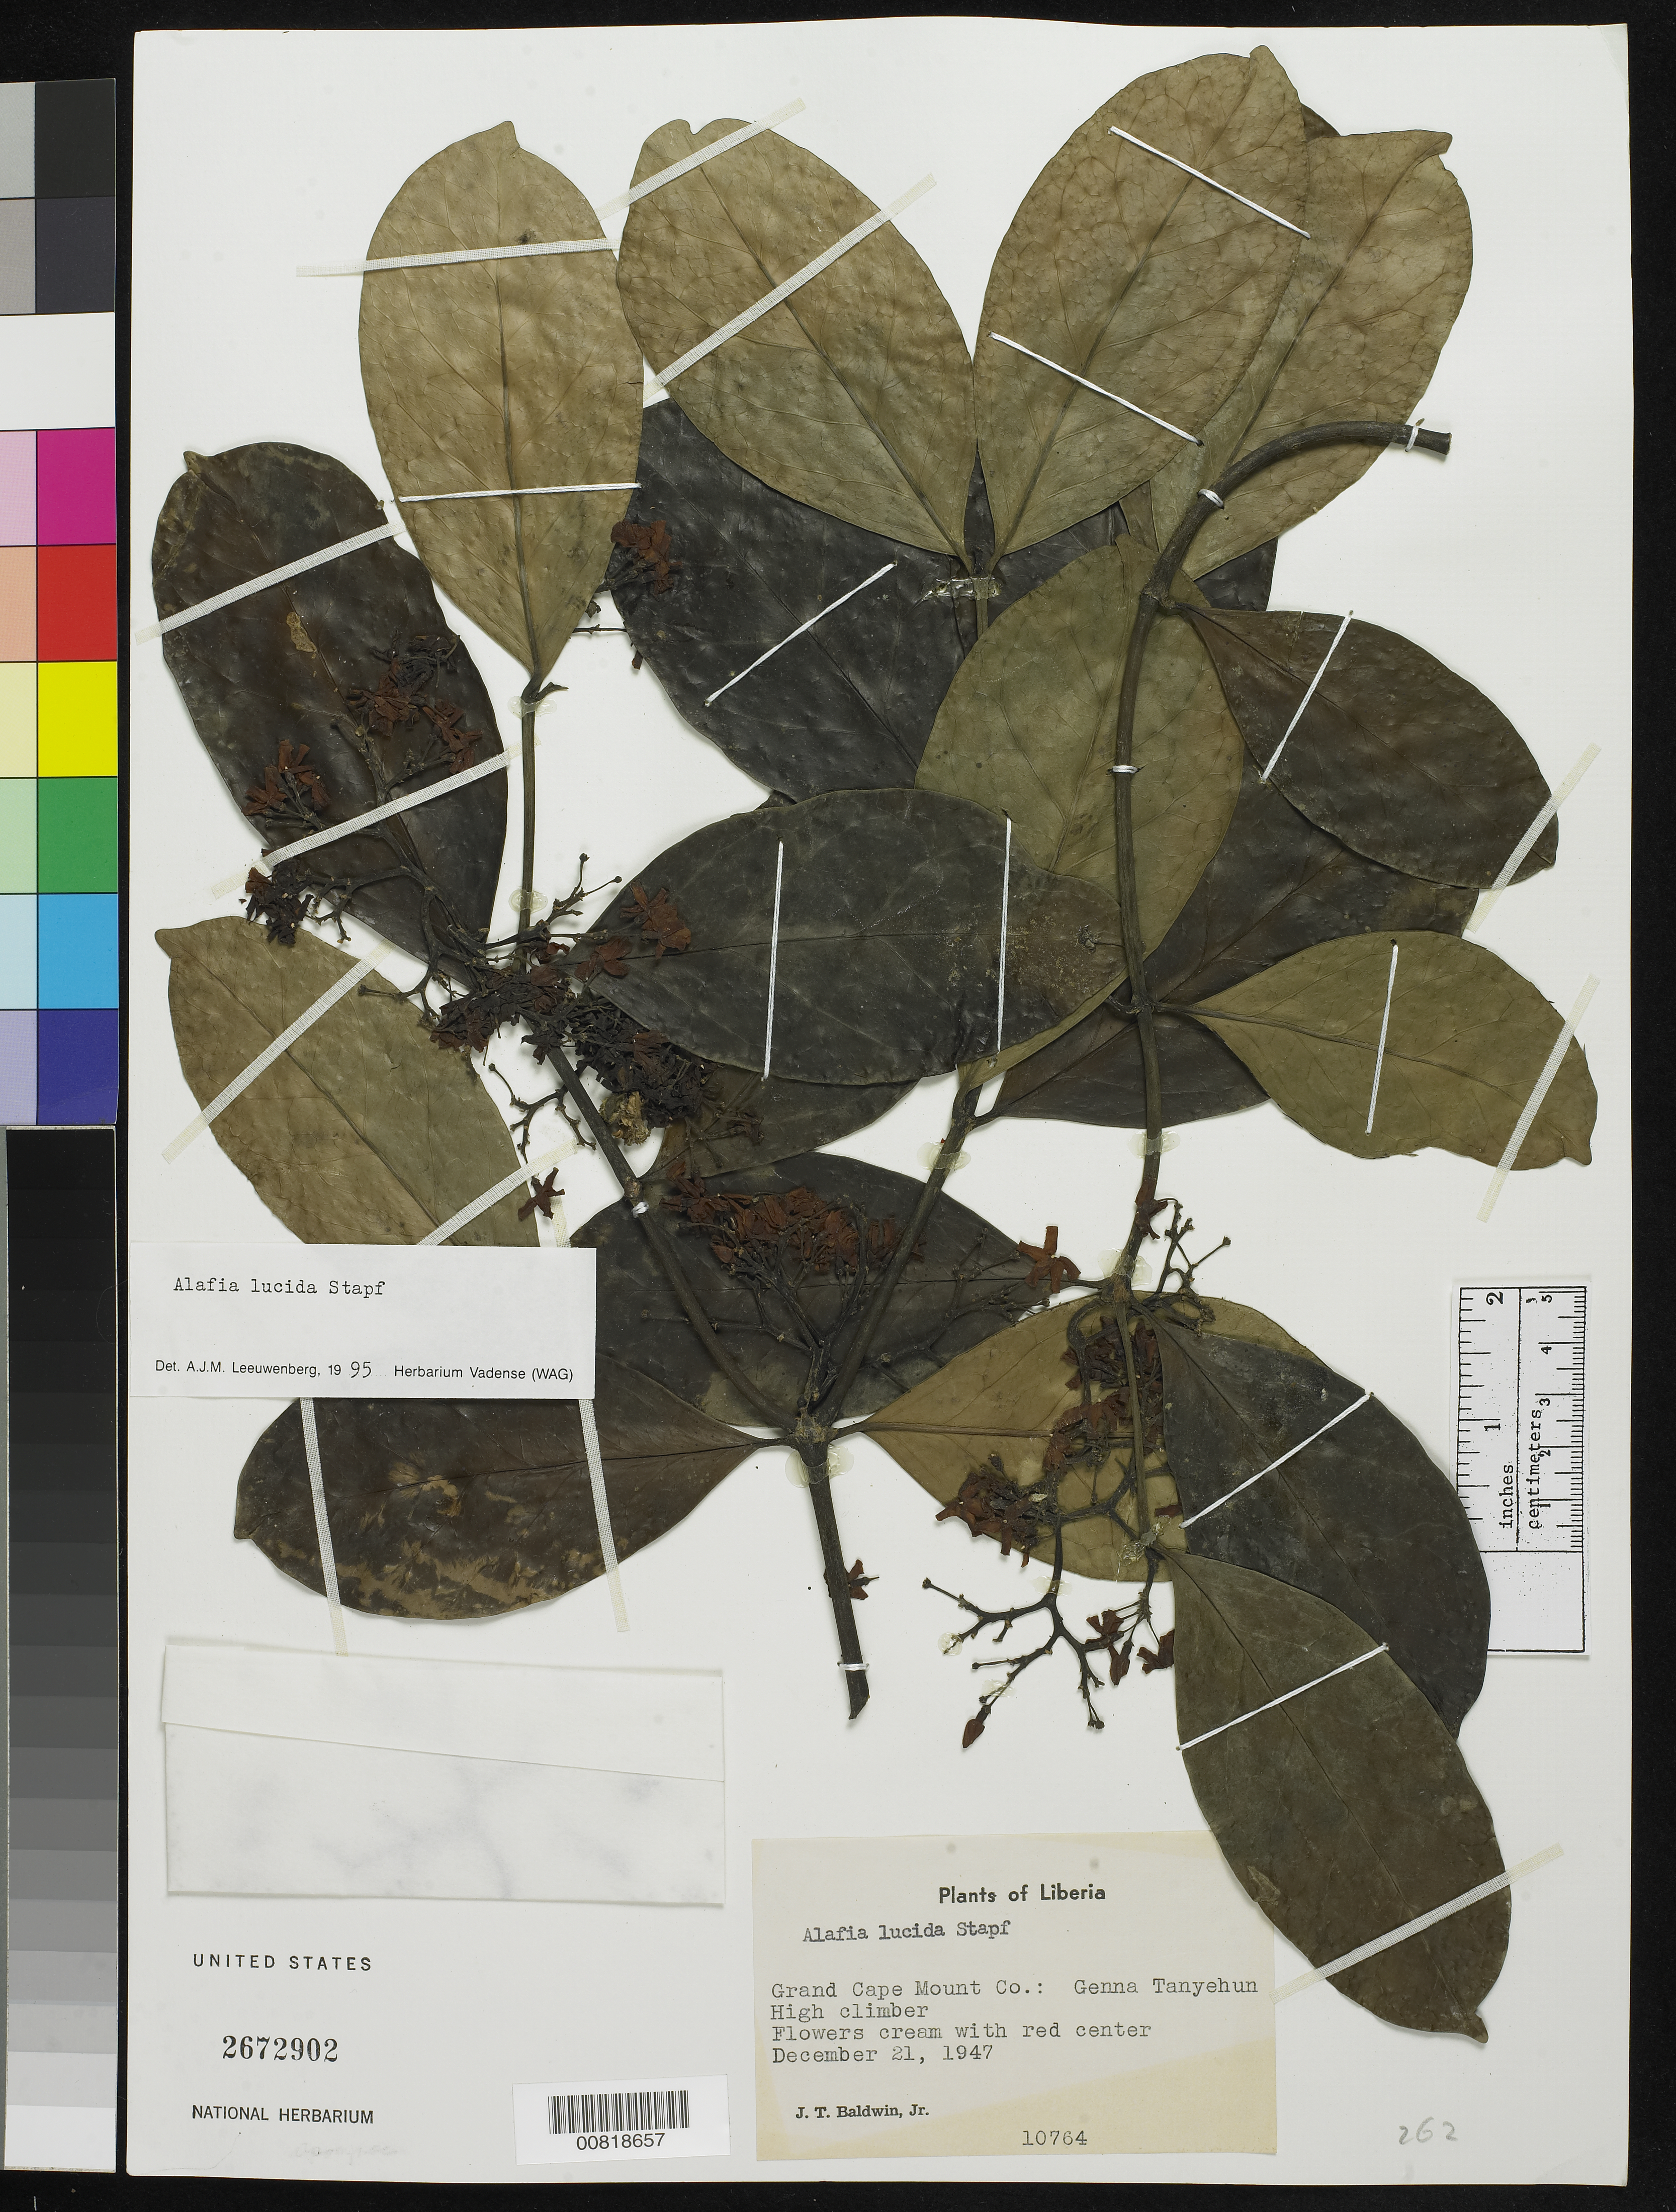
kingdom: Plantae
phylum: Tracheophyta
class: Magnoliopsida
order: Gentianales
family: Apocynaceae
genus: Alafia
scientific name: Alafia lucida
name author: Stapf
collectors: J. T. Baldwin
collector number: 10764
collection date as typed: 21 Dec 1947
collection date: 1947-12-21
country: Liberia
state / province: Grand Cape Mount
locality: Genna Tanyehun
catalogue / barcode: US 2672902